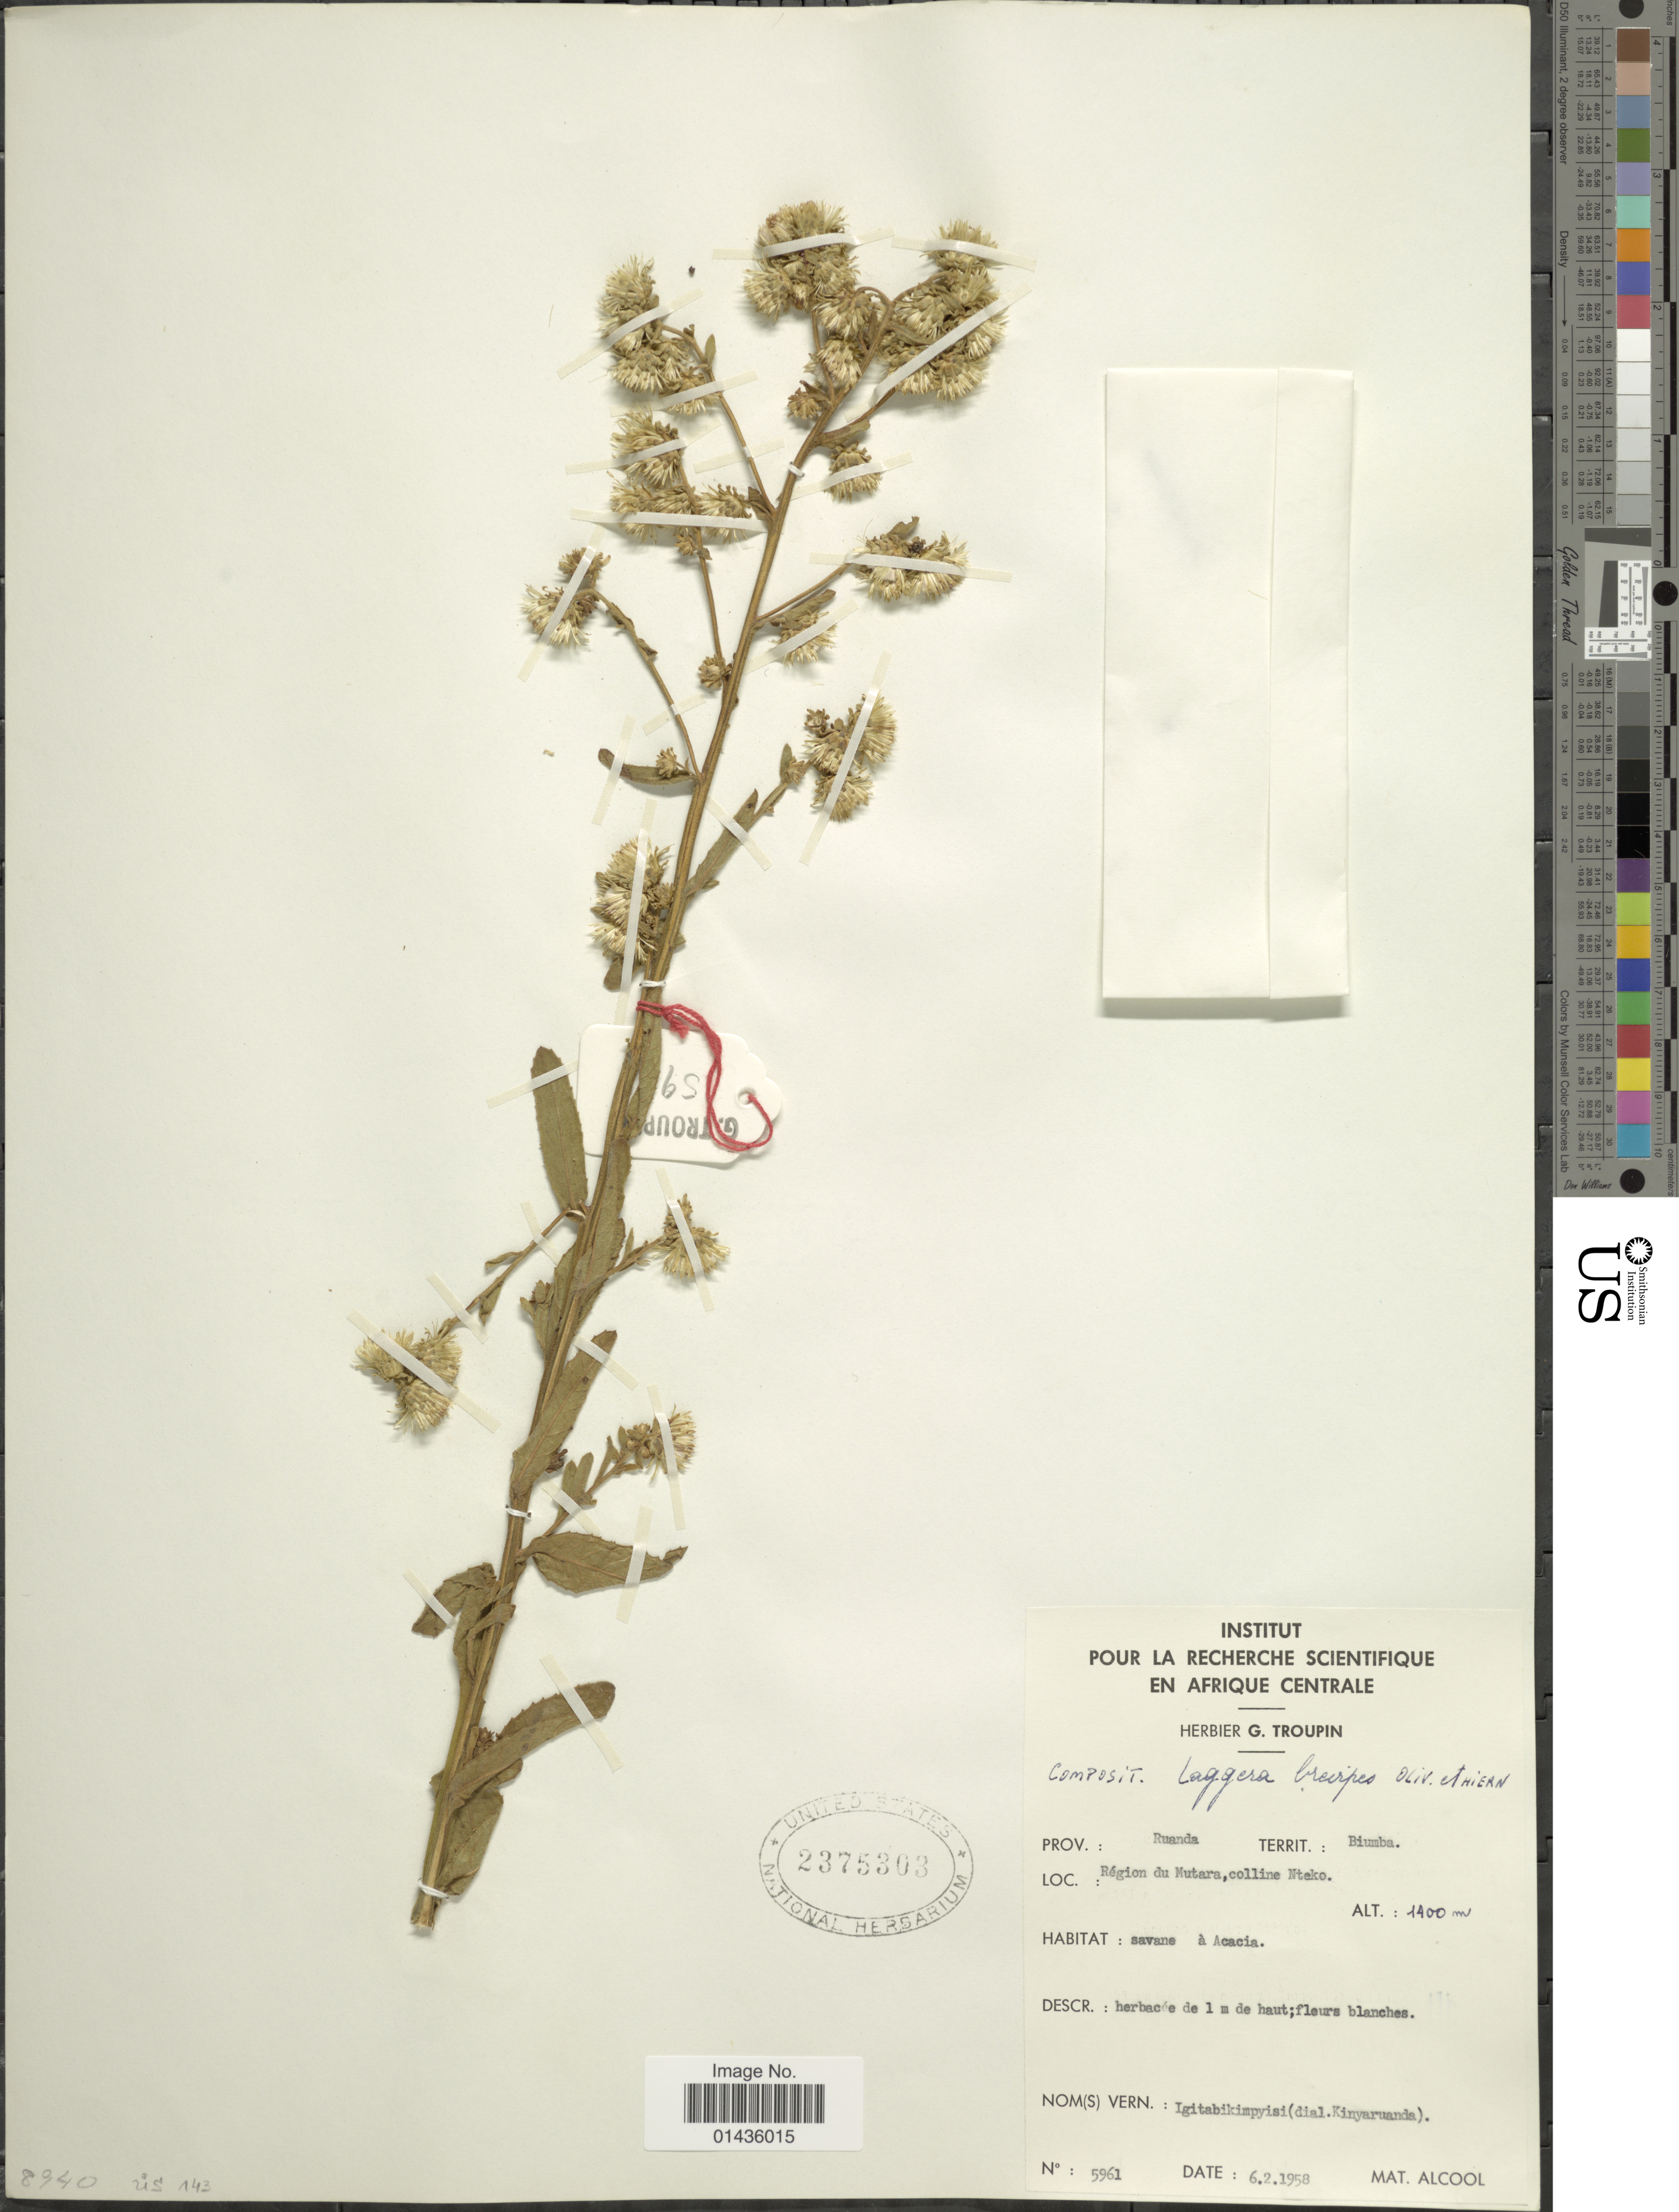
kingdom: Plantae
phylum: Tracheophyta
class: Magnoliopsida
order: Asterales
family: Asteraceae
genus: Laggera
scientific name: Laggera brevipes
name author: Oliv. & Hiern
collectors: ex herb. G. Troupin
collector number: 5961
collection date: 1958-02-06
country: Rwanda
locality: Biumba, region du Mutara, colline Nteko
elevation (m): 1400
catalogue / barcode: US 2375303